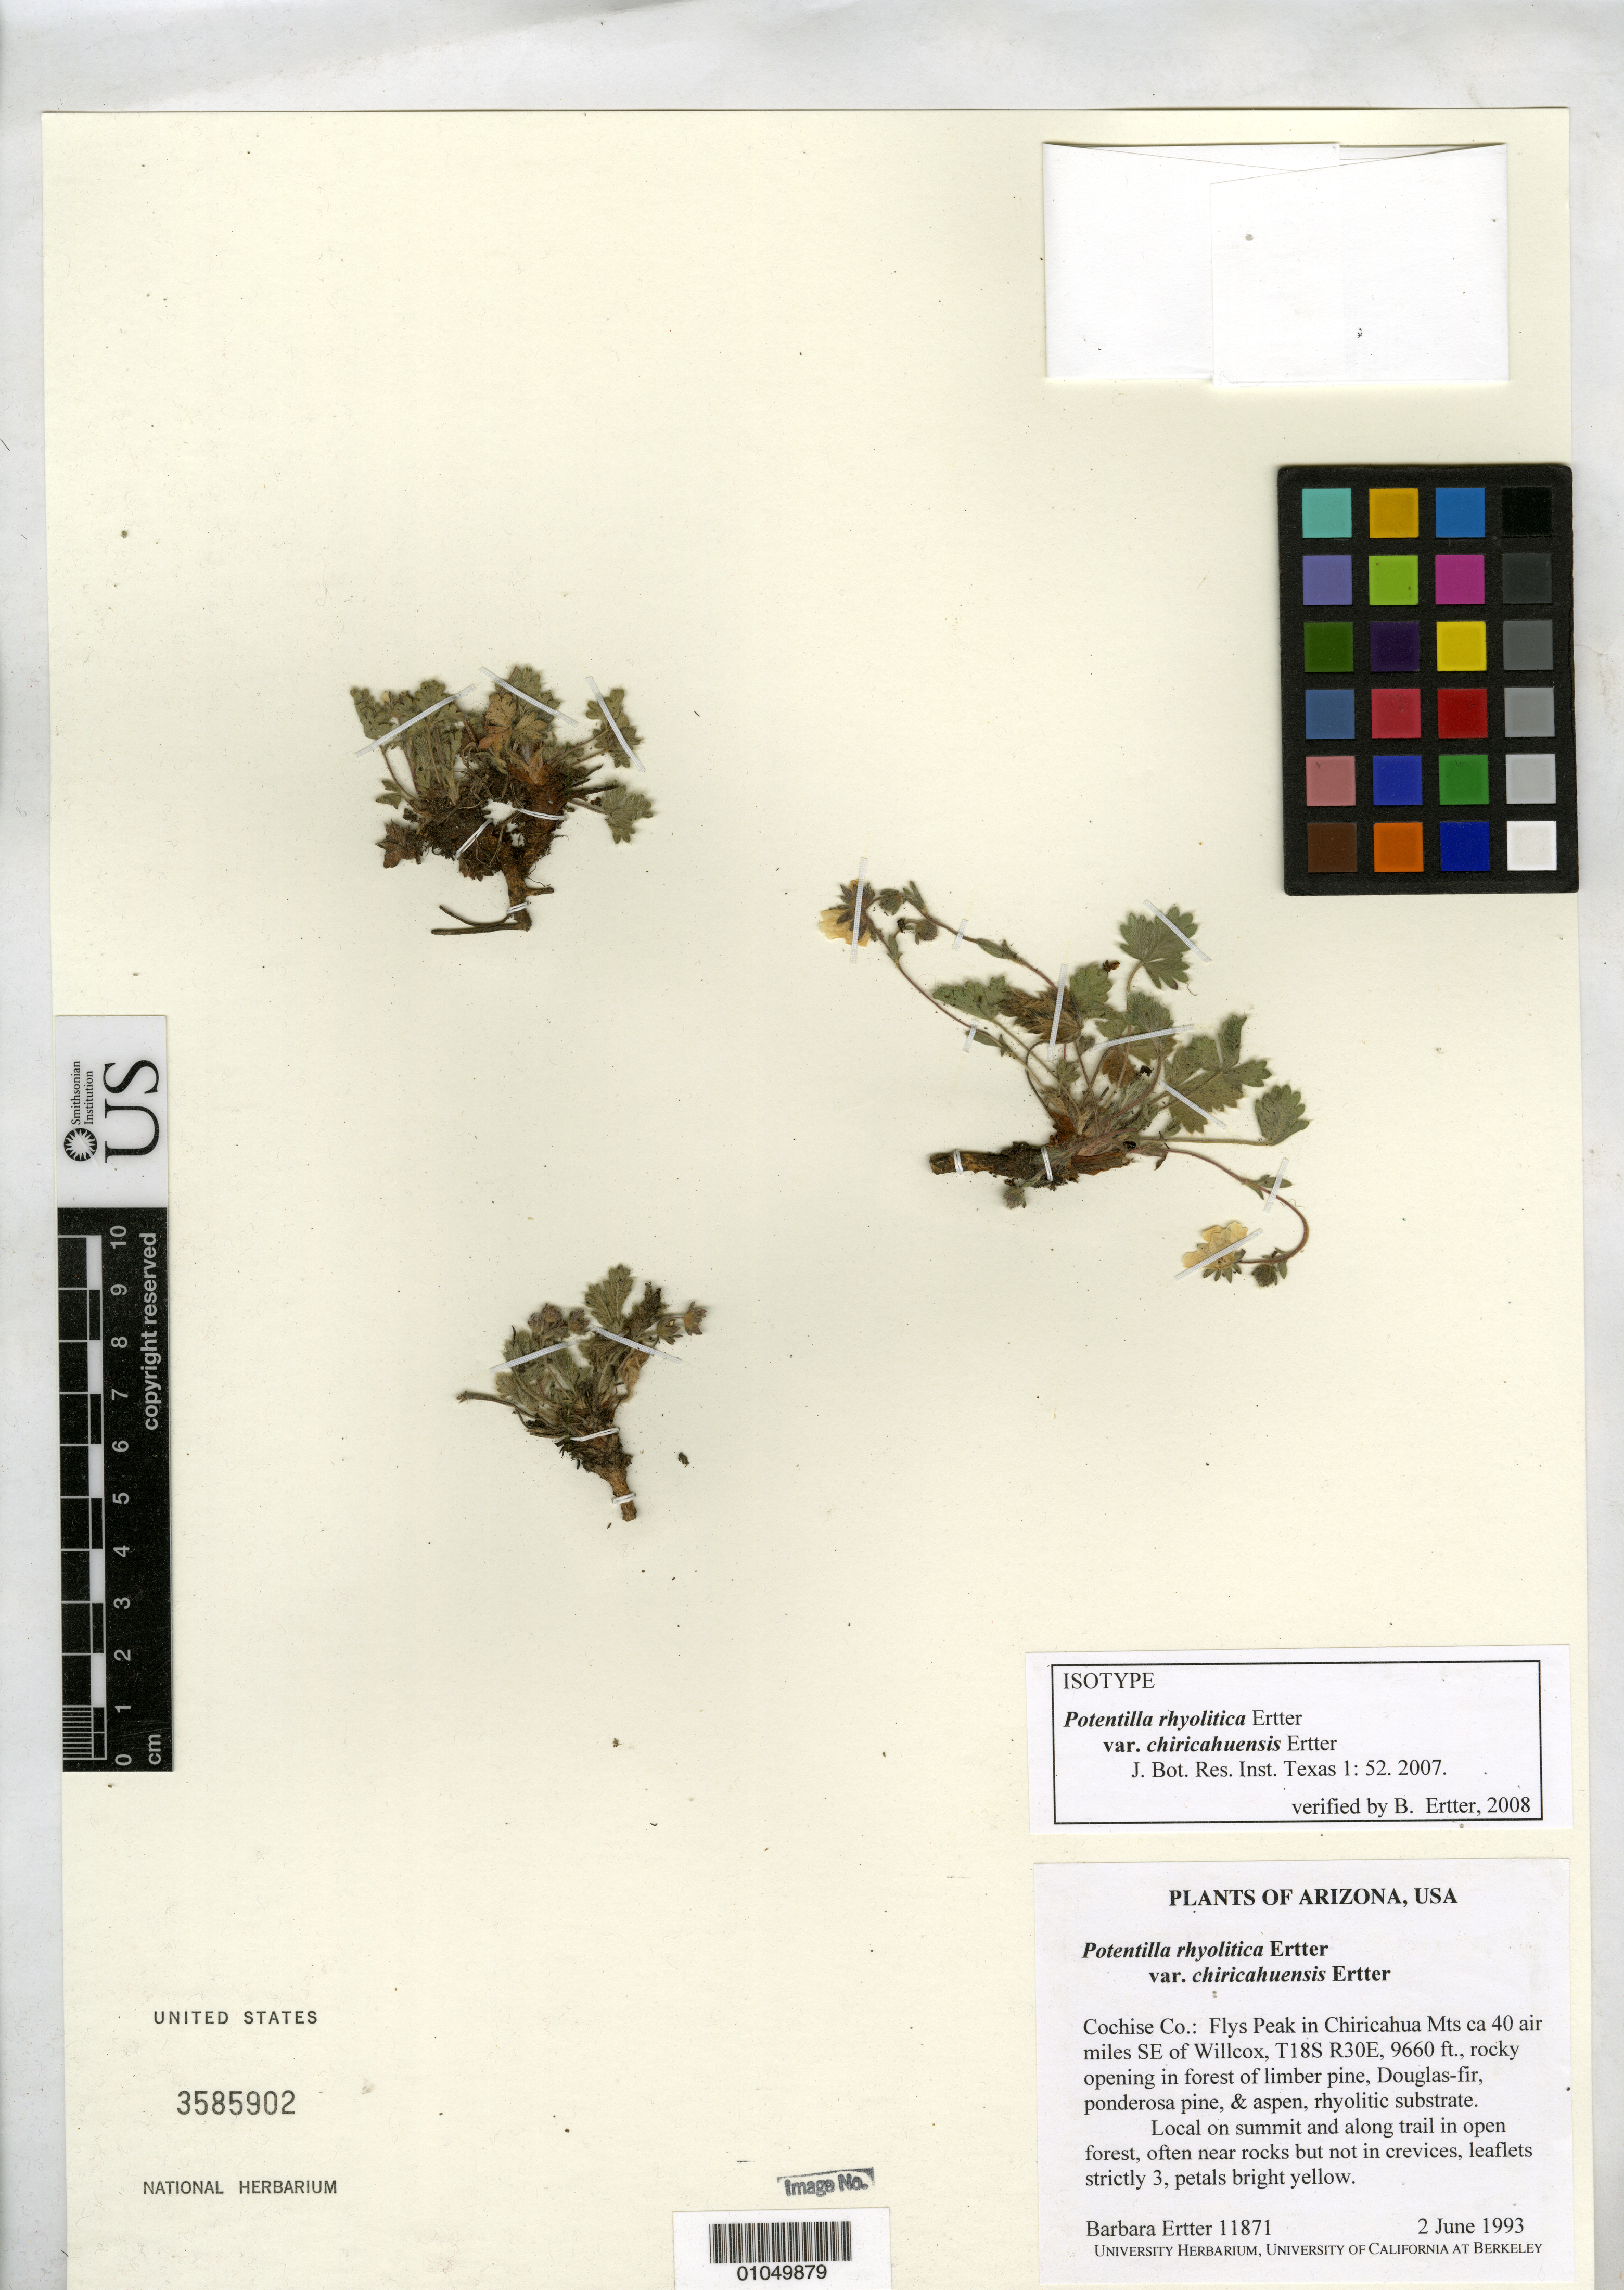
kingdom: Plantae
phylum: Tracheophyta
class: Magnoliopsida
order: Rosales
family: Rosaceae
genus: Potentilla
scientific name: Potentilla rhyolitica var. chiricahuensis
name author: Ertter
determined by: Ertter, Barbara J.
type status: Isotype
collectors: B. Ertter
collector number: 11871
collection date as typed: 02 Jun 1993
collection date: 1993-06-02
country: United States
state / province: Arizona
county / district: Cochise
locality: Cochise Co.: Flys Peak in Chiricahua Mts. Ca. 40 air miles SE of Willcox, T18S R30E.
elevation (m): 2944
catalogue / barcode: US 3585902